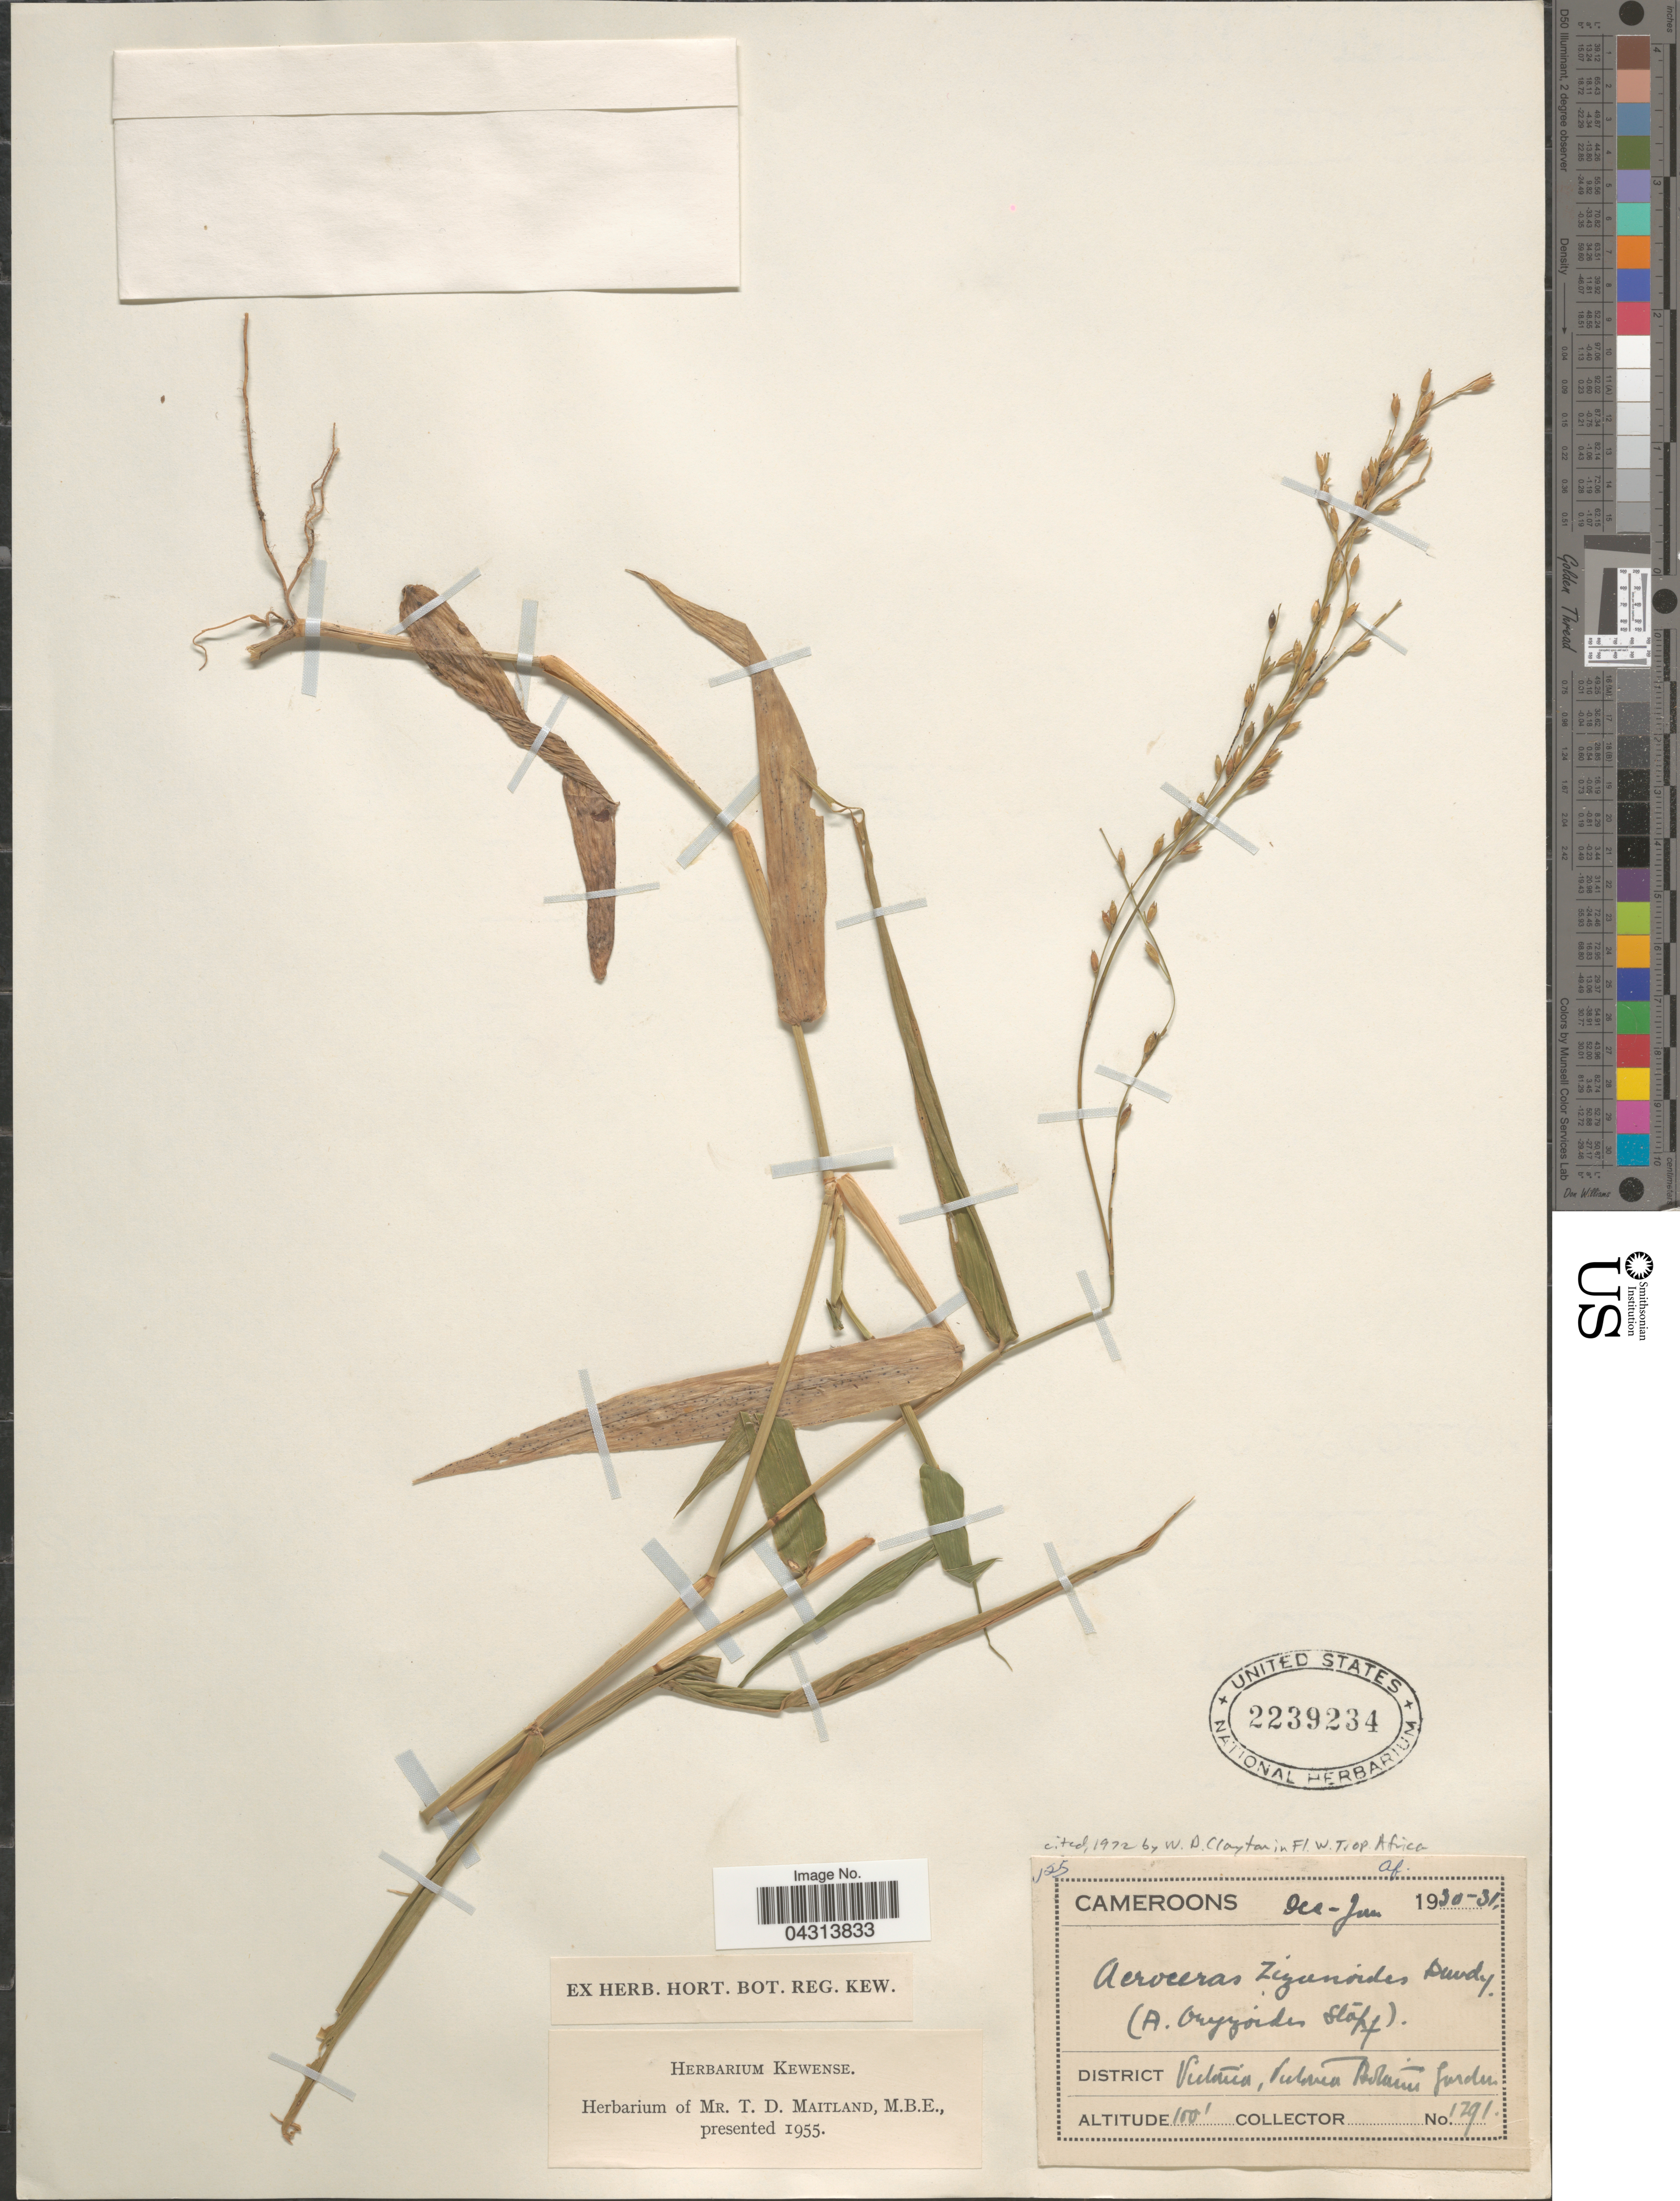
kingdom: Plantae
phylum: Tracheophyta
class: Liliopsida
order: Poales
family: Poaceae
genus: Acroceras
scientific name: Acroceras zizanioides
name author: (Kunth) Dandy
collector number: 1791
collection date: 1930-12/1931-06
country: Cameroon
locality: District Victori, Victoria Botanic Garden.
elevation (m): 30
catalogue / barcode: US 2239234